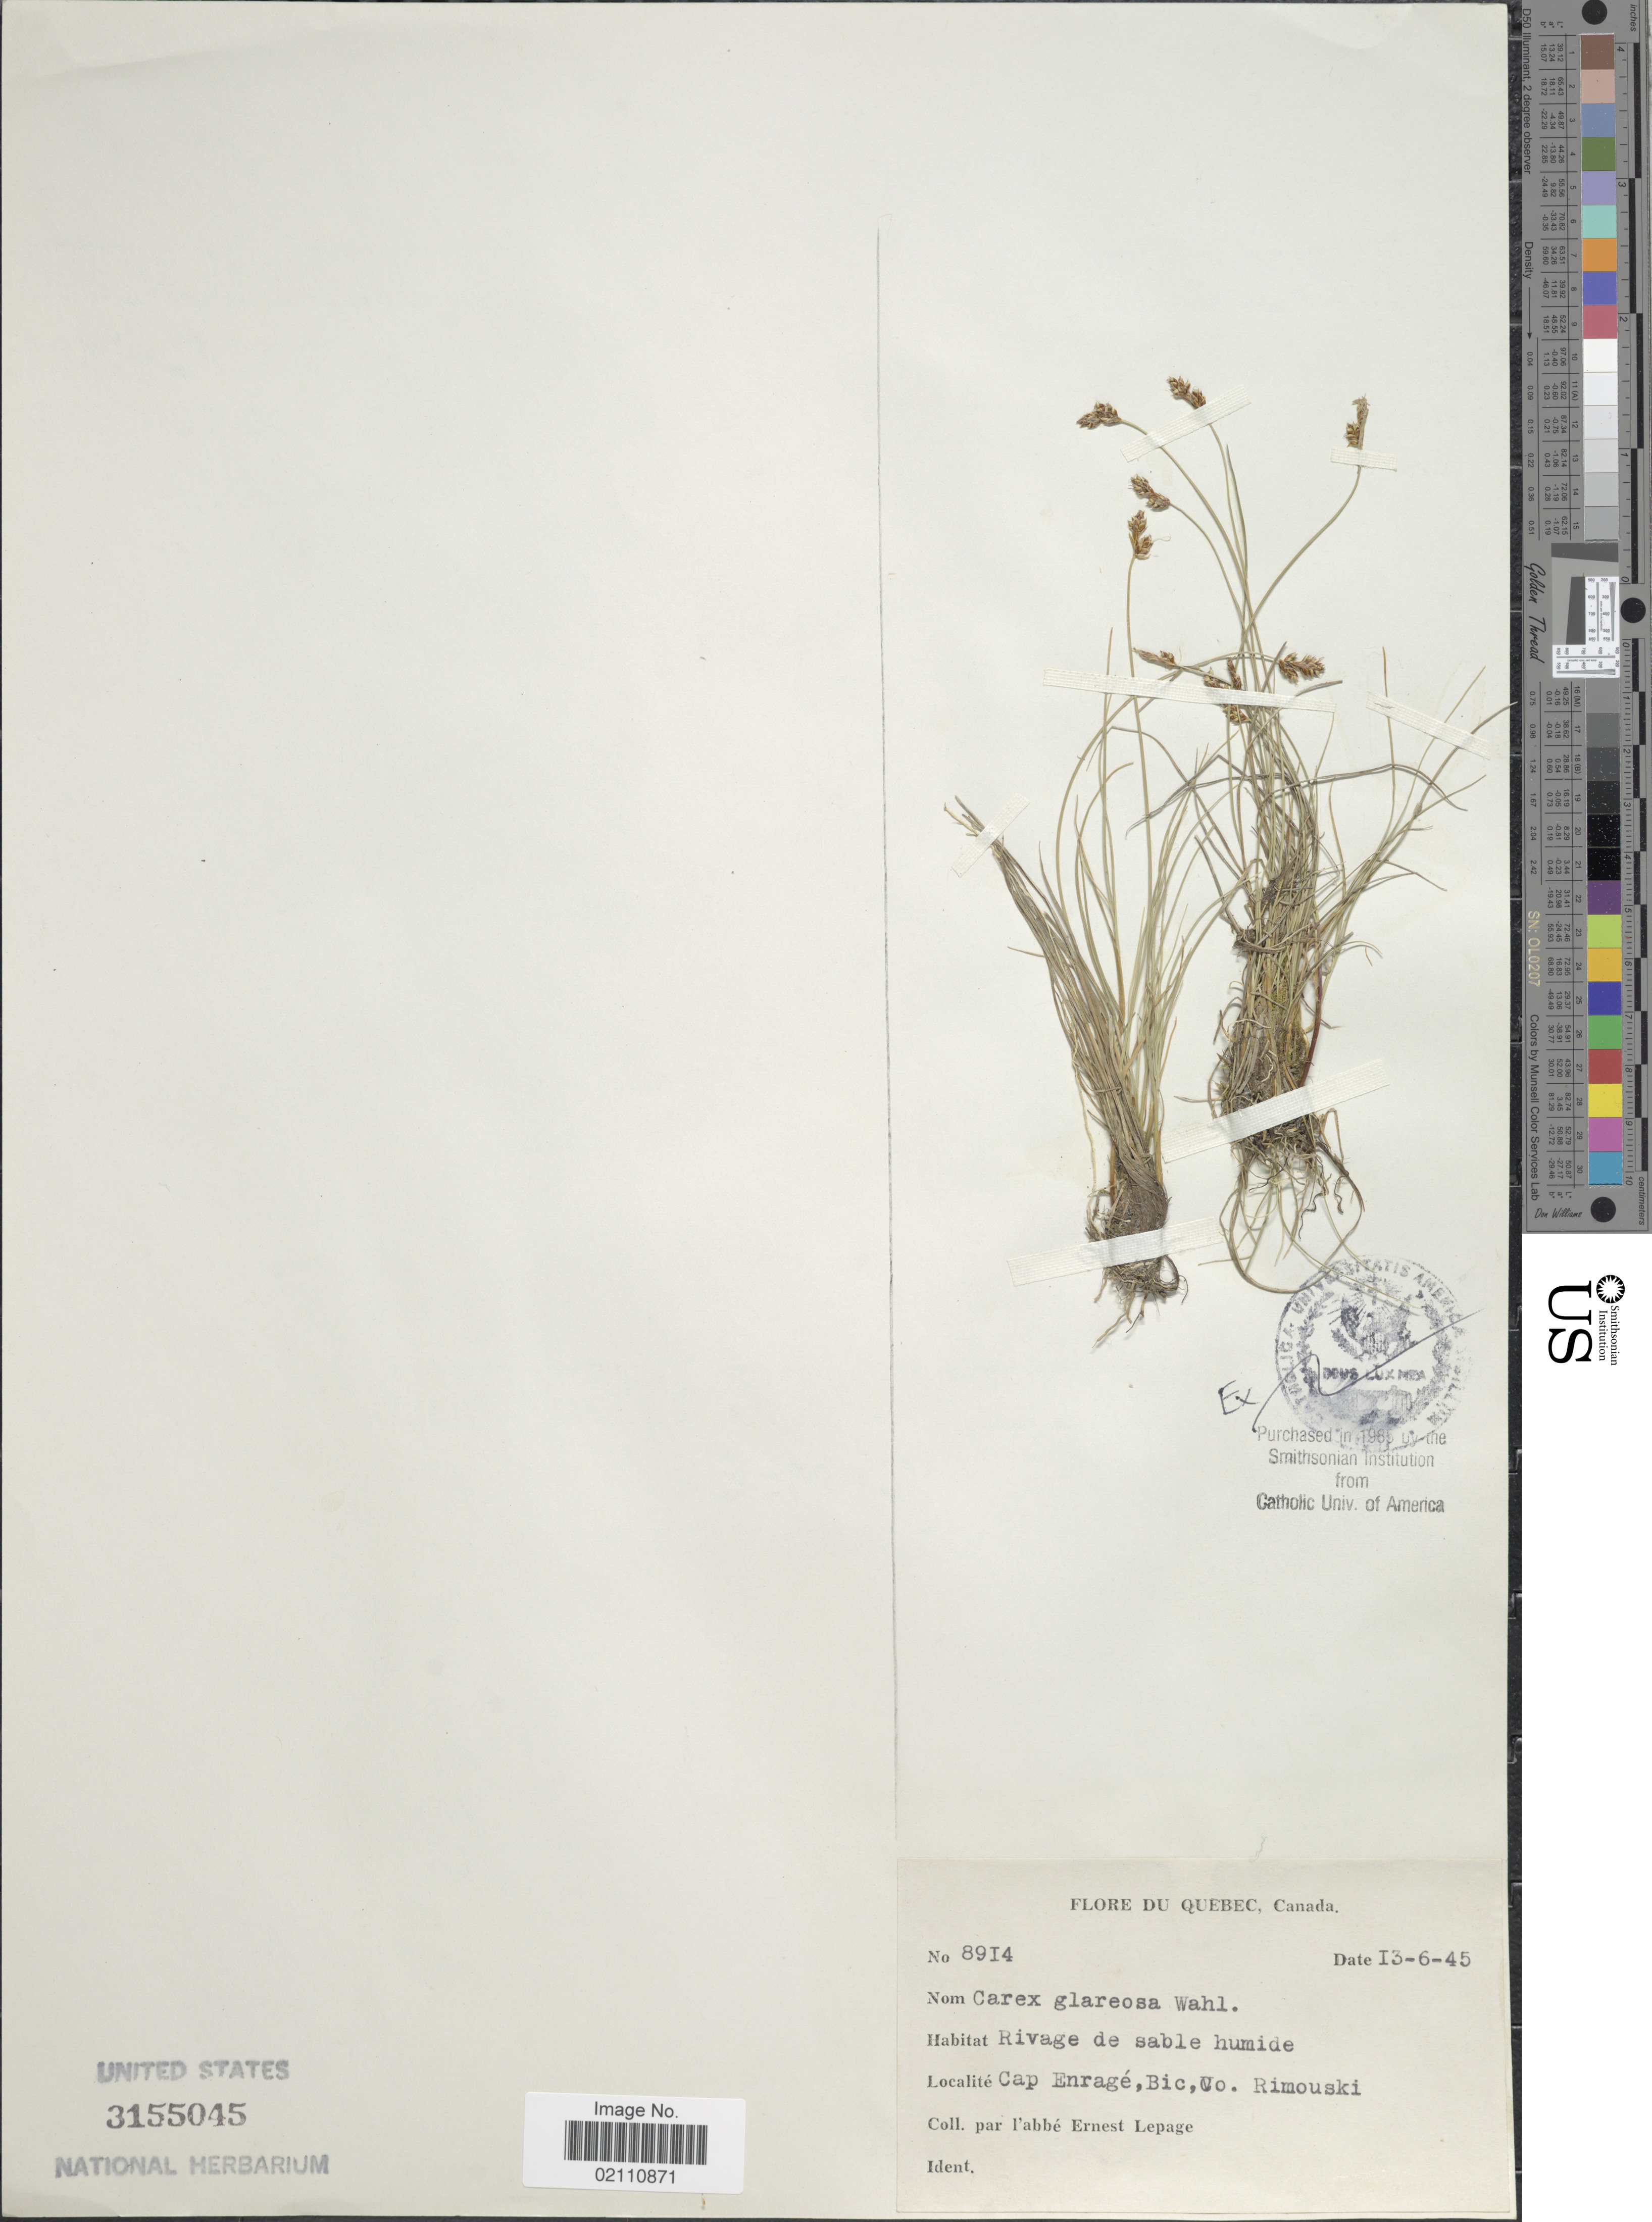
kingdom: Plantae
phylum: Tracheophyta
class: Liliopsida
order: Poales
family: Cyperaceae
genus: Carex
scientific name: Carex glareosa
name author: Schkuhr ex Wahlenb.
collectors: E. Lepage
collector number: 8914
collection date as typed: Transcribed d/m/y: 13/6/45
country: Canada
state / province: Quebec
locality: Cap Enrage, Bic, No. Rimouski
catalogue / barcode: US 3155045